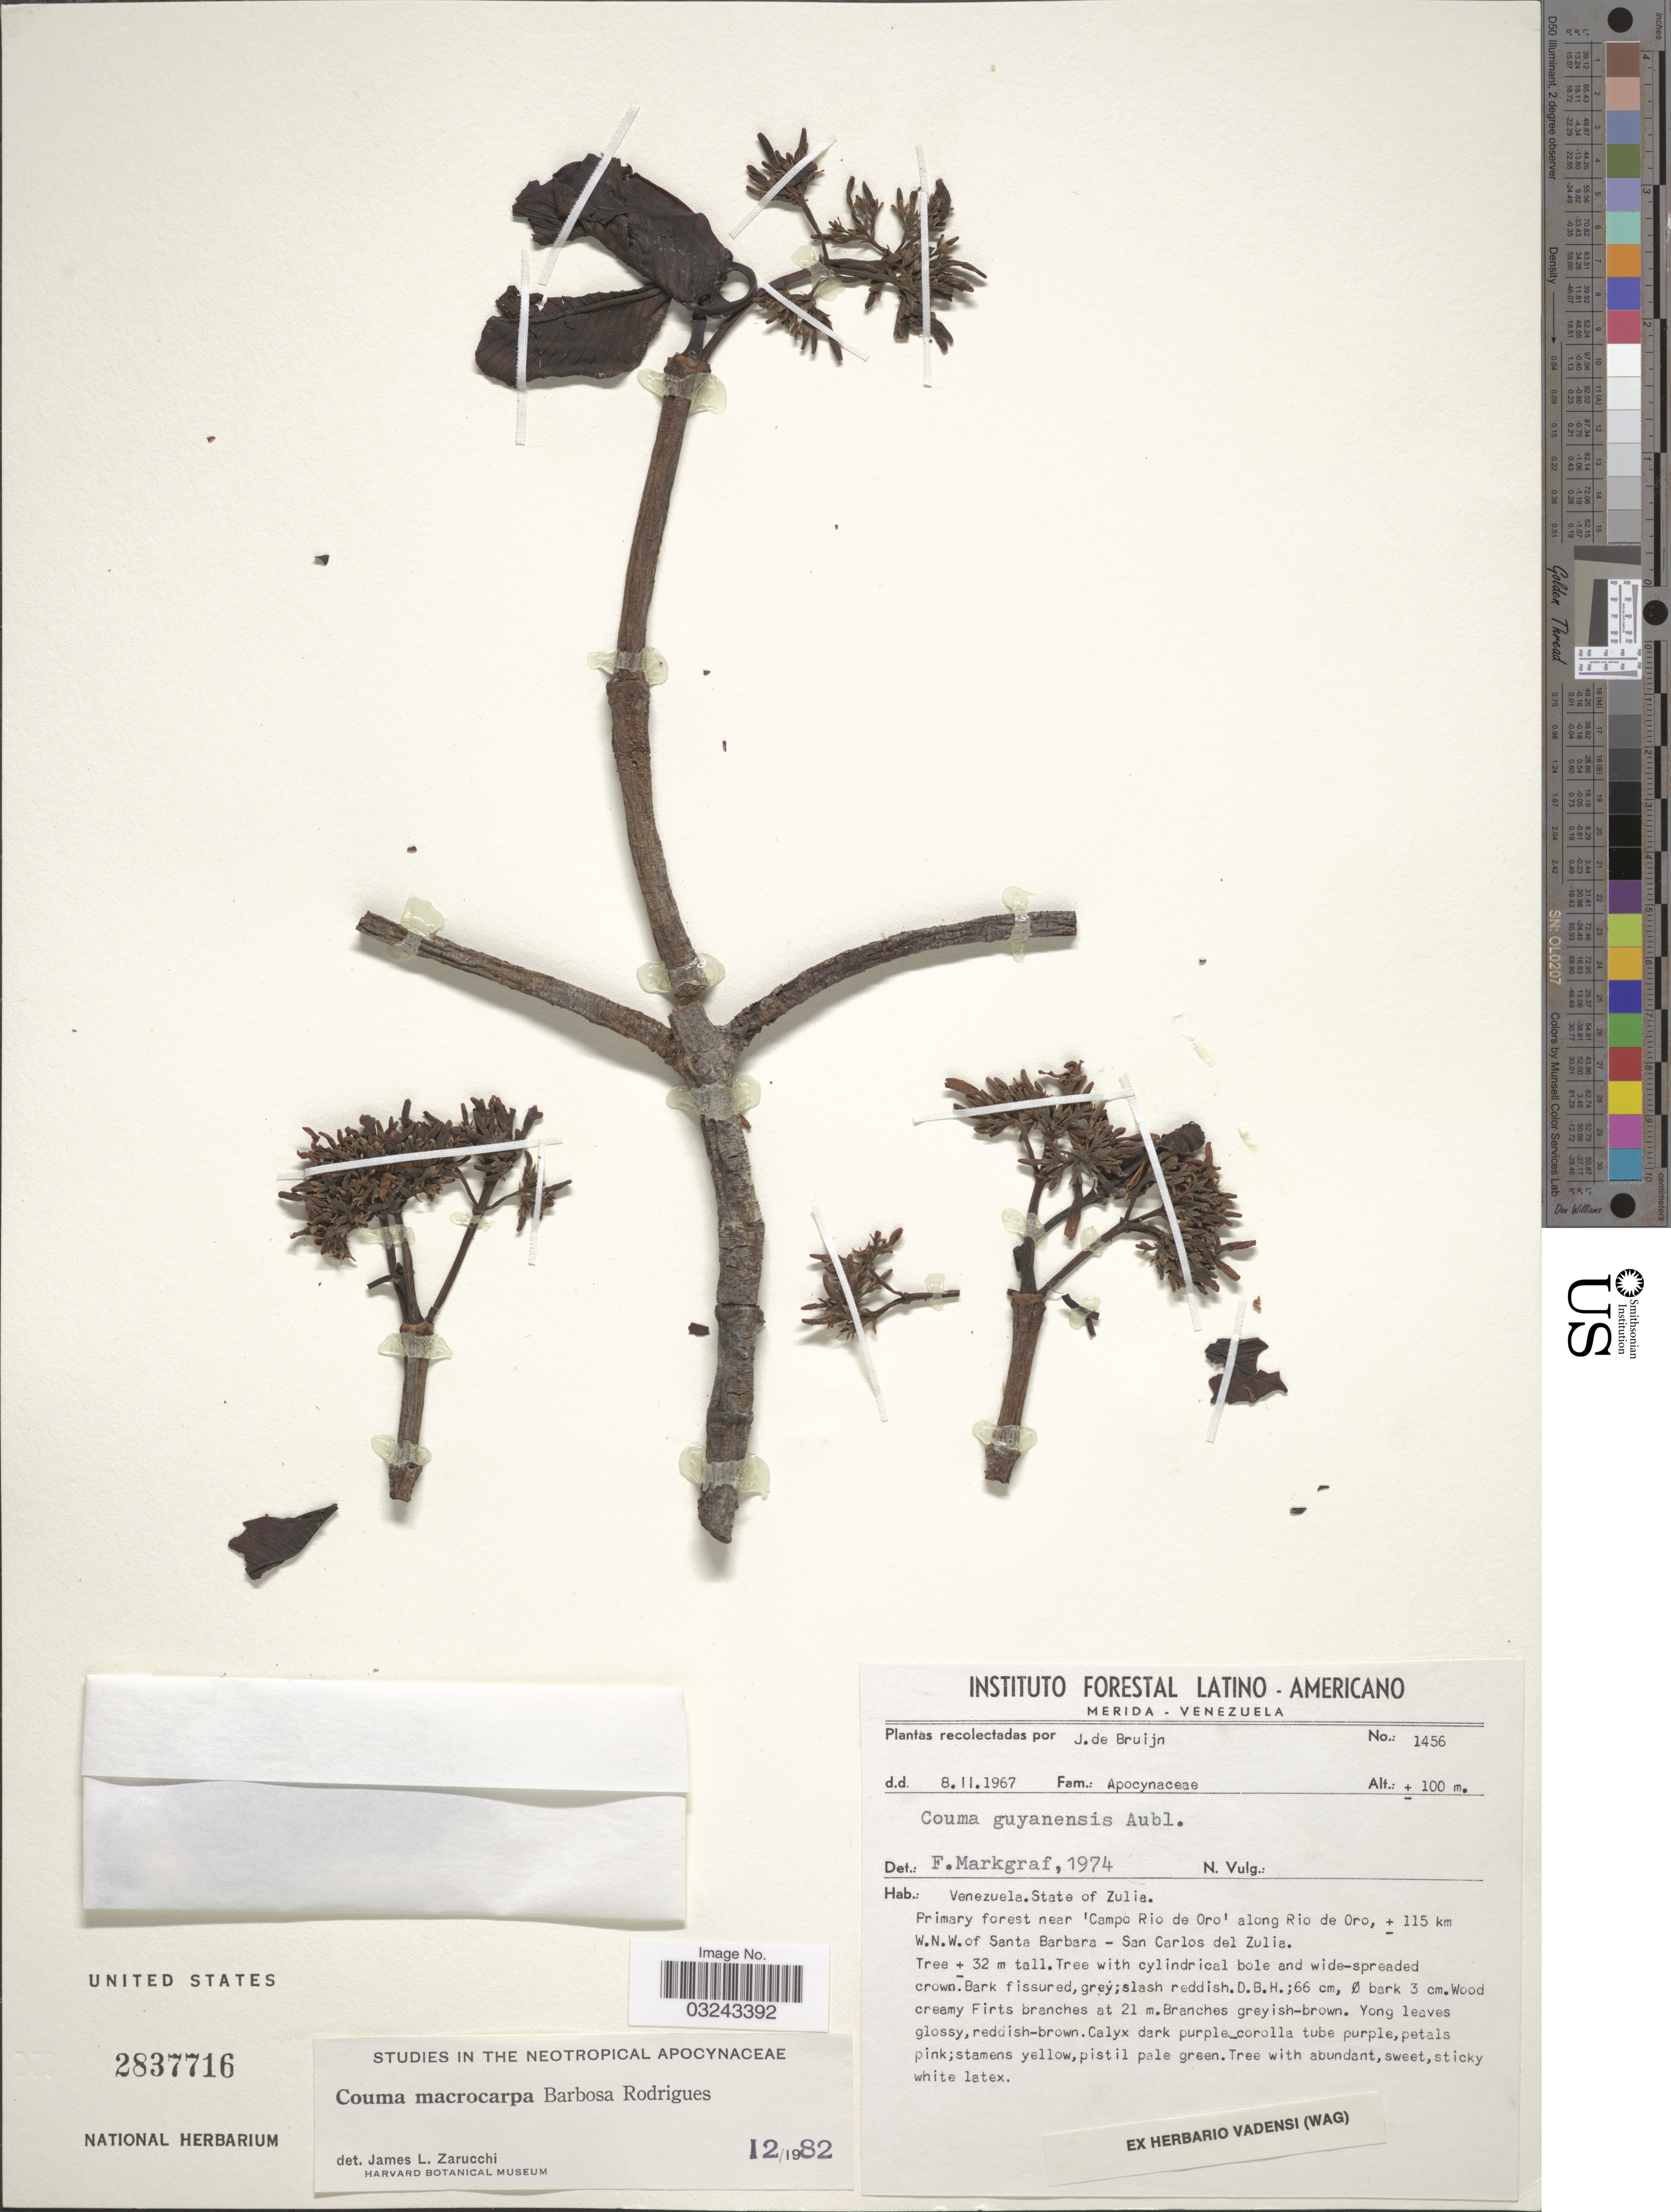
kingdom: Plantae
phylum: Tracheophyta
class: Magnoliopsida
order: Gentianales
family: Apocynaceae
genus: Couma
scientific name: Couma macrocarpa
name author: Barb. Rodr.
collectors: J. Bruijn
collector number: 1456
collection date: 1967-02-08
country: Venezuela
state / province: Zulia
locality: Primary forest near 'Campo Rio de Oro' along Rio de Oro, ± 115 km W.N.W. of Santa Barbara - San Carlos del Zuila.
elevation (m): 100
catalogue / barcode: US 2837716